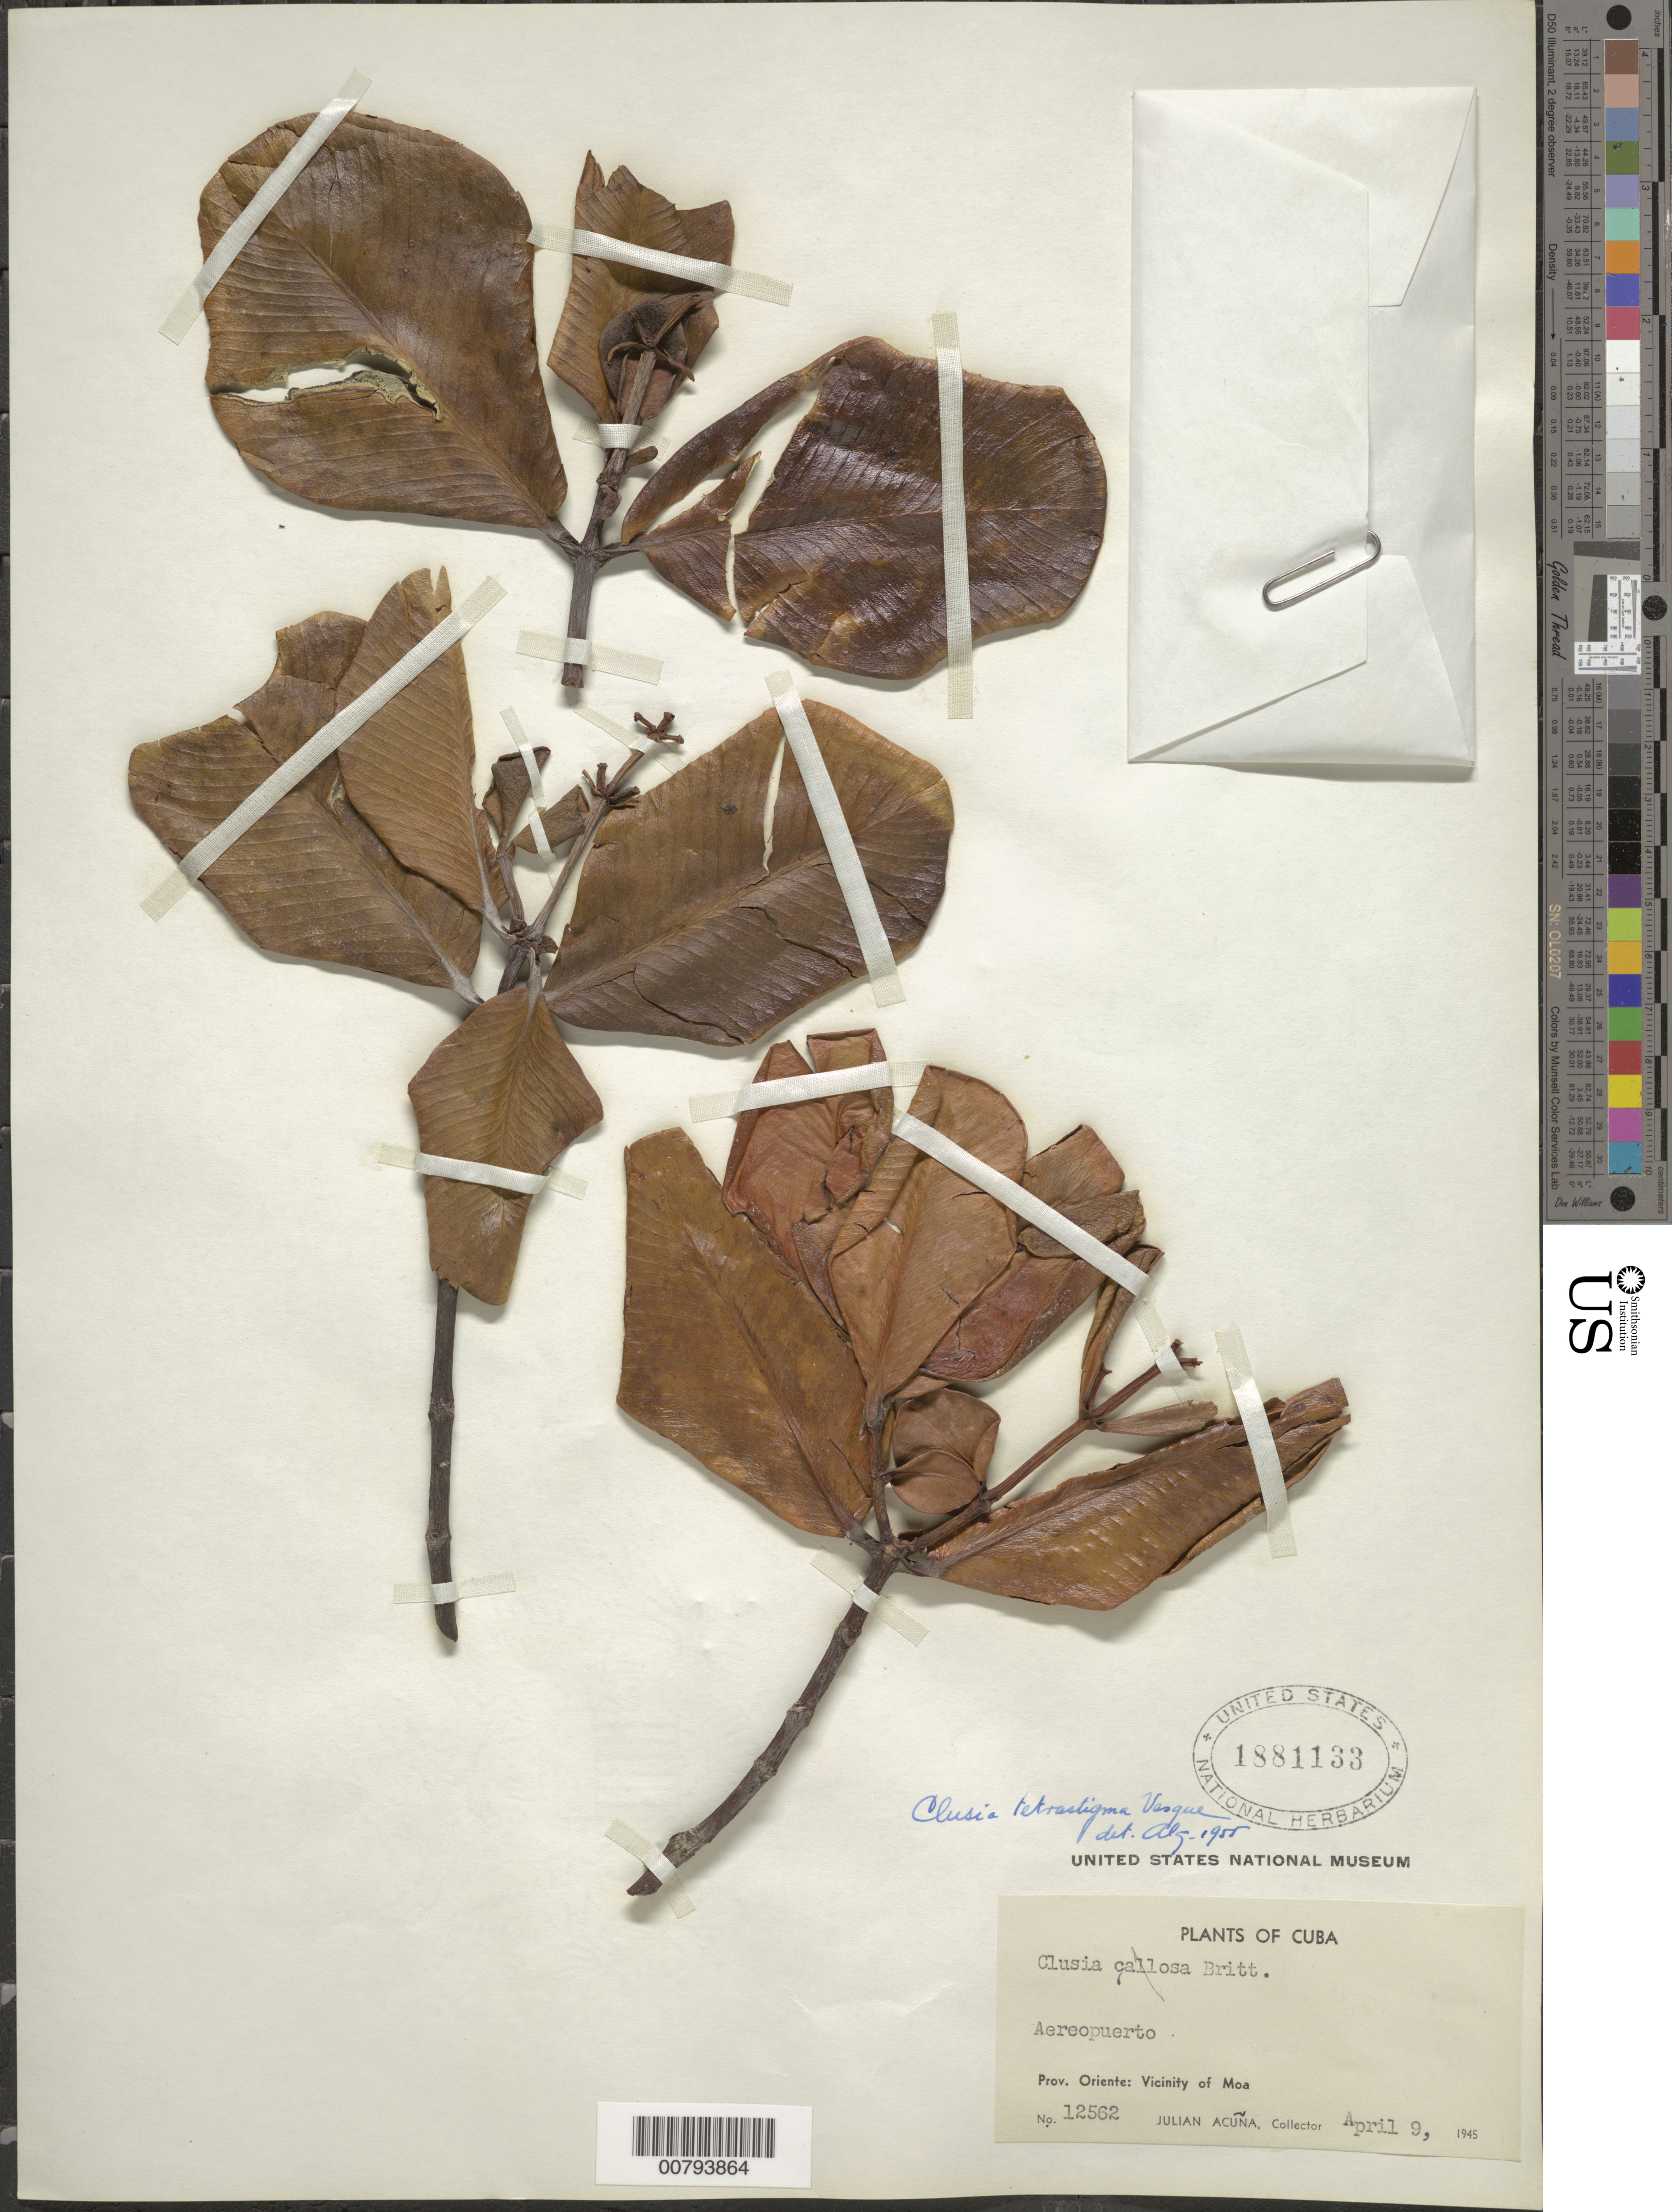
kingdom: Plantae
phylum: Tracheophyta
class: Magnoliopsida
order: Malpighiales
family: Clusiaceae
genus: Clusia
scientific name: Clusia tetrastigma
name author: Vesque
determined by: Alg., Bro.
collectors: J. Acuña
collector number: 12562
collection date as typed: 09 Apr 1945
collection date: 1945-04-09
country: Cuba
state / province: Oriente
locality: Aereopuerto. Vicinity of Mos.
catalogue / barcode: US 1881133